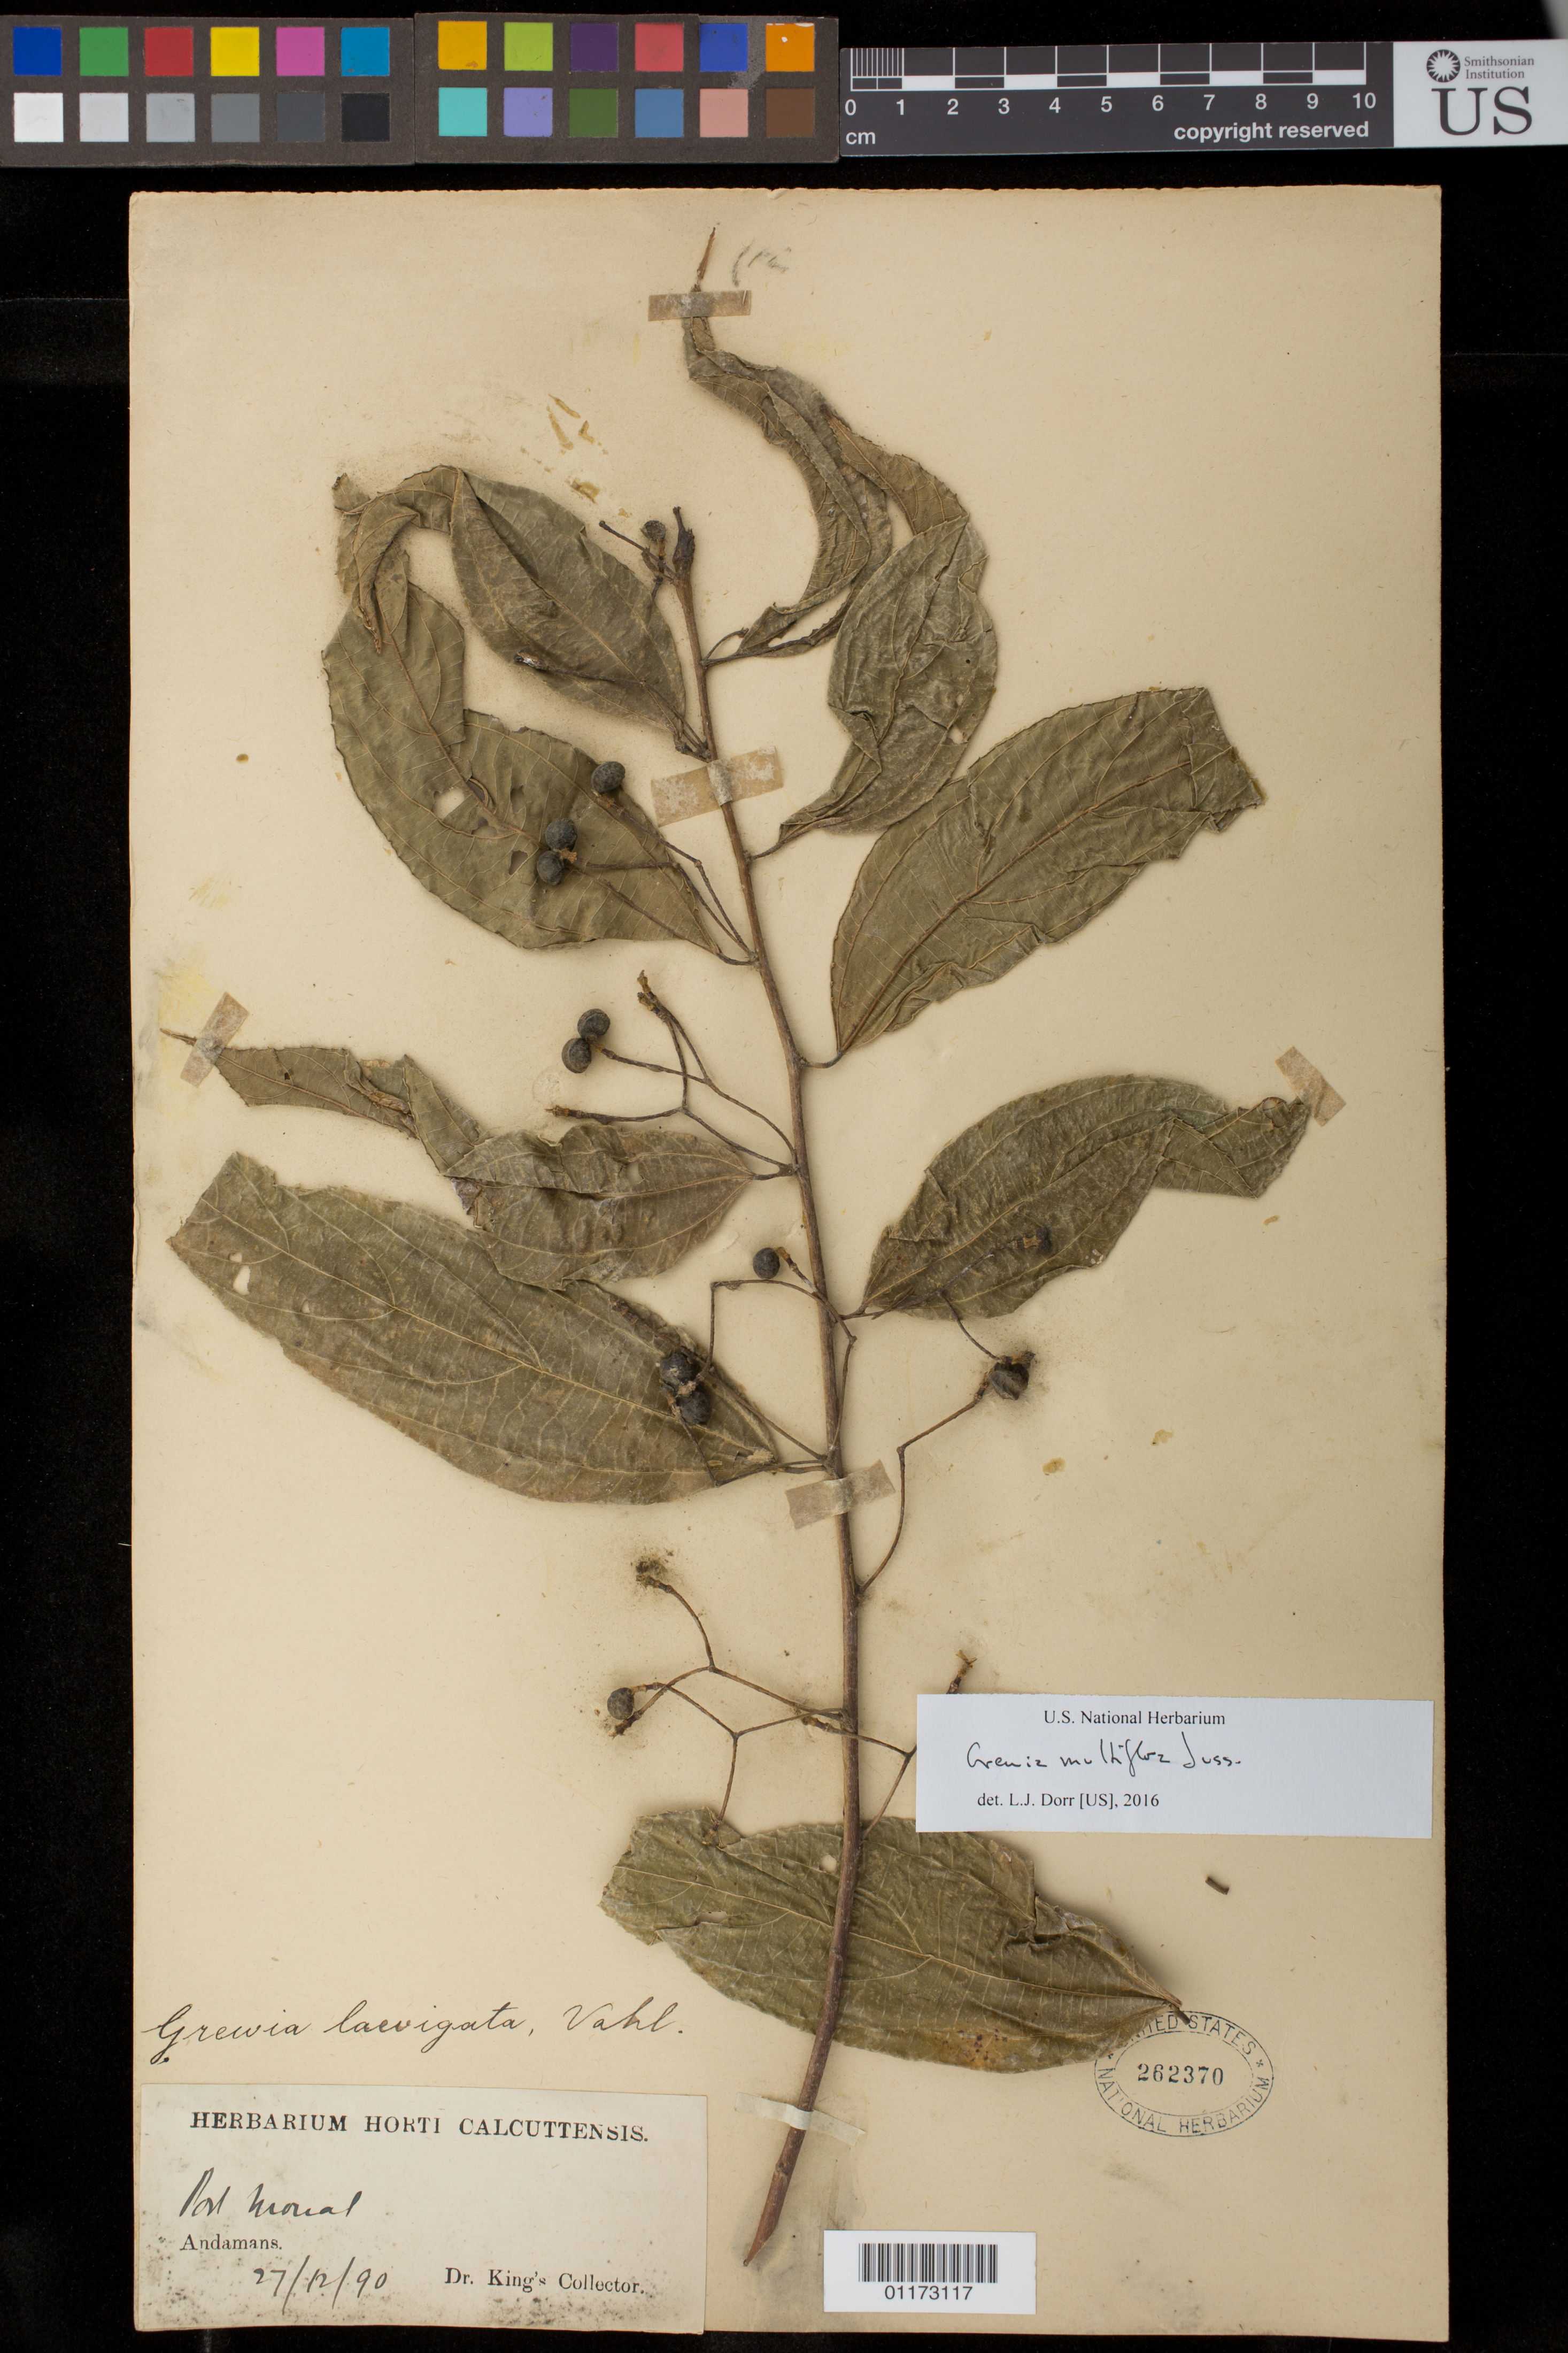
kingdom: Plantae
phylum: Tracheophyta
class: Magnoliopsida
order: Malvales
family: Malvaceae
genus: Grewia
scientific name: Grewia multiflora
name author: Juss.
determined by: Dorr, L. J., (BOT), Smithsonian Institution - National Museum of Natural History (UNITED STATES)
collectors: King, Dr.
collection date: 1890-12-27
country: India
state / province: Andaman and Nicobar Islands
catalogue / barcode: US 262370